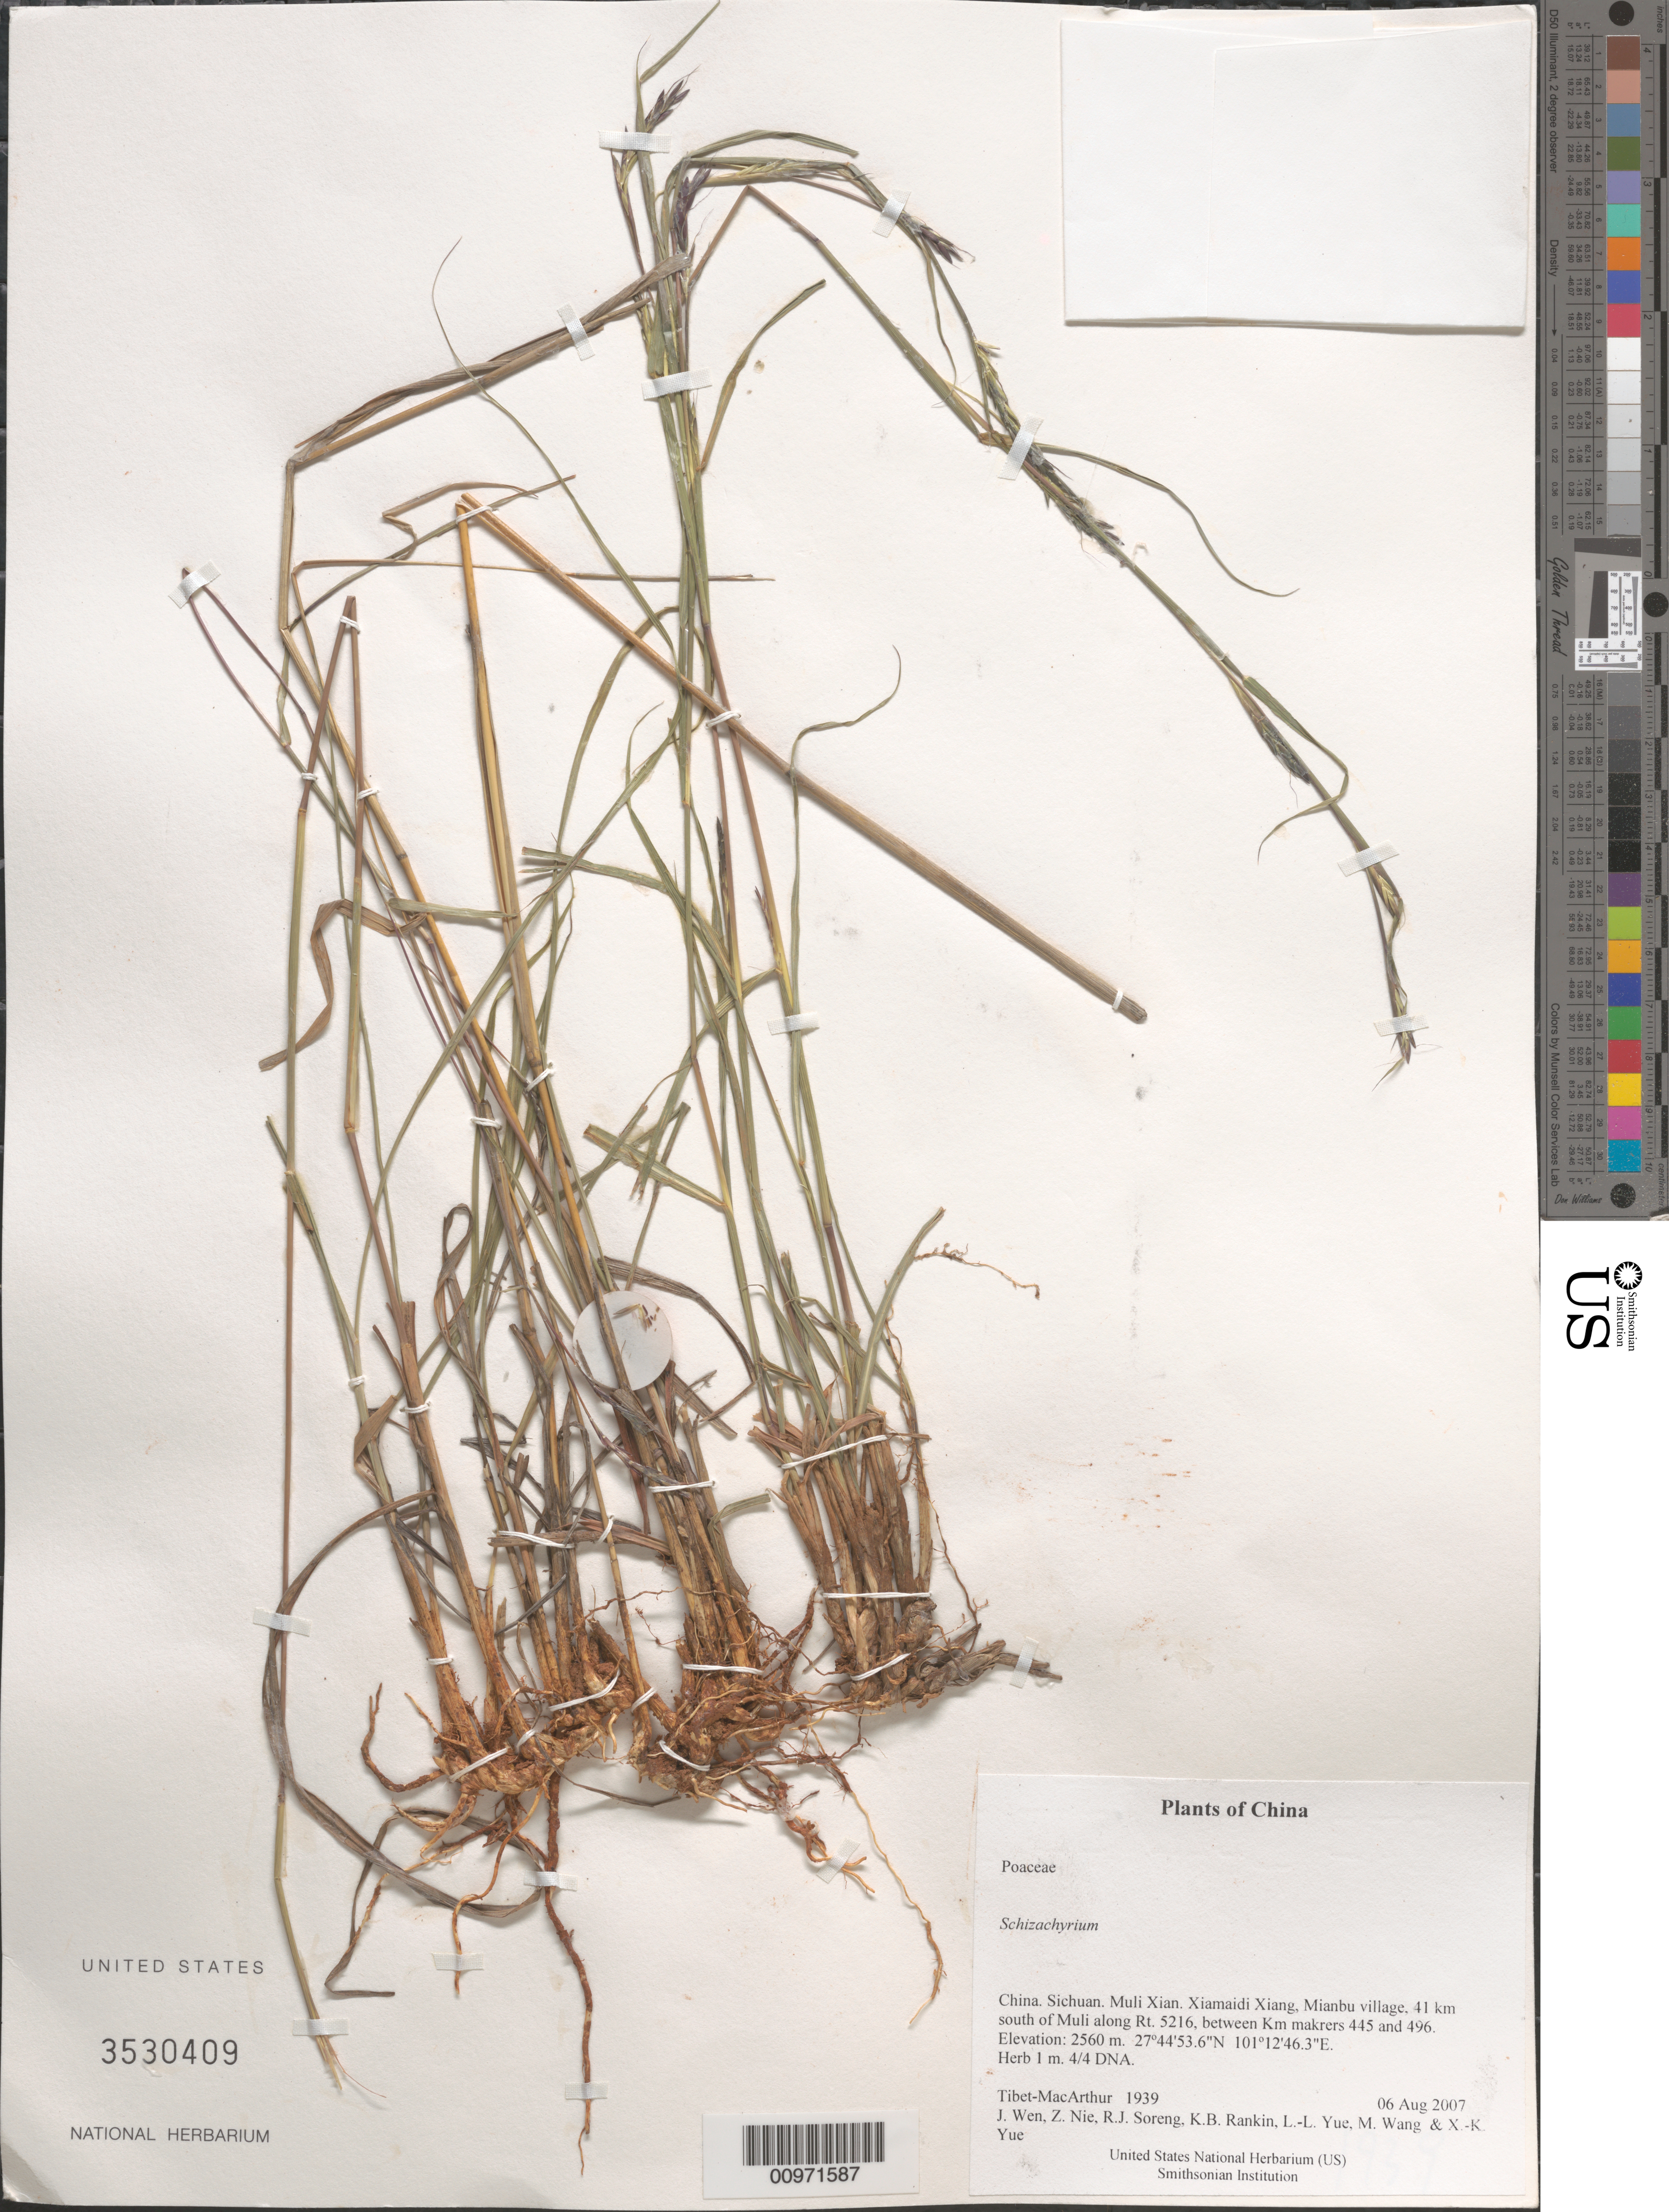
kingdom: Plantae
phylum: Tracheophyta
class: Liliopsida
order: Poales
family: Poaceae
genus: Schizachyrium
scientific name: Schizachyrium sp.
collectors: Tibet-MacArthur, J. Wen, Z. Nie, R. J. Soreng, K. Rankin, L. Yue, M. Wang & X. Yue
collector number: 1939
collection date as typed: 06 Aug 2007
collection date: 2007-08-06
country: China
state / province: Sichuan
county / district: Muli Xian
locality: Xiamaidi Xiang, Mianbu village, 41 km south of Muli along Rt. 5216, between Km makrers 445 and 496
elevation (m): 2560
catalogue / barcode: US 3530409